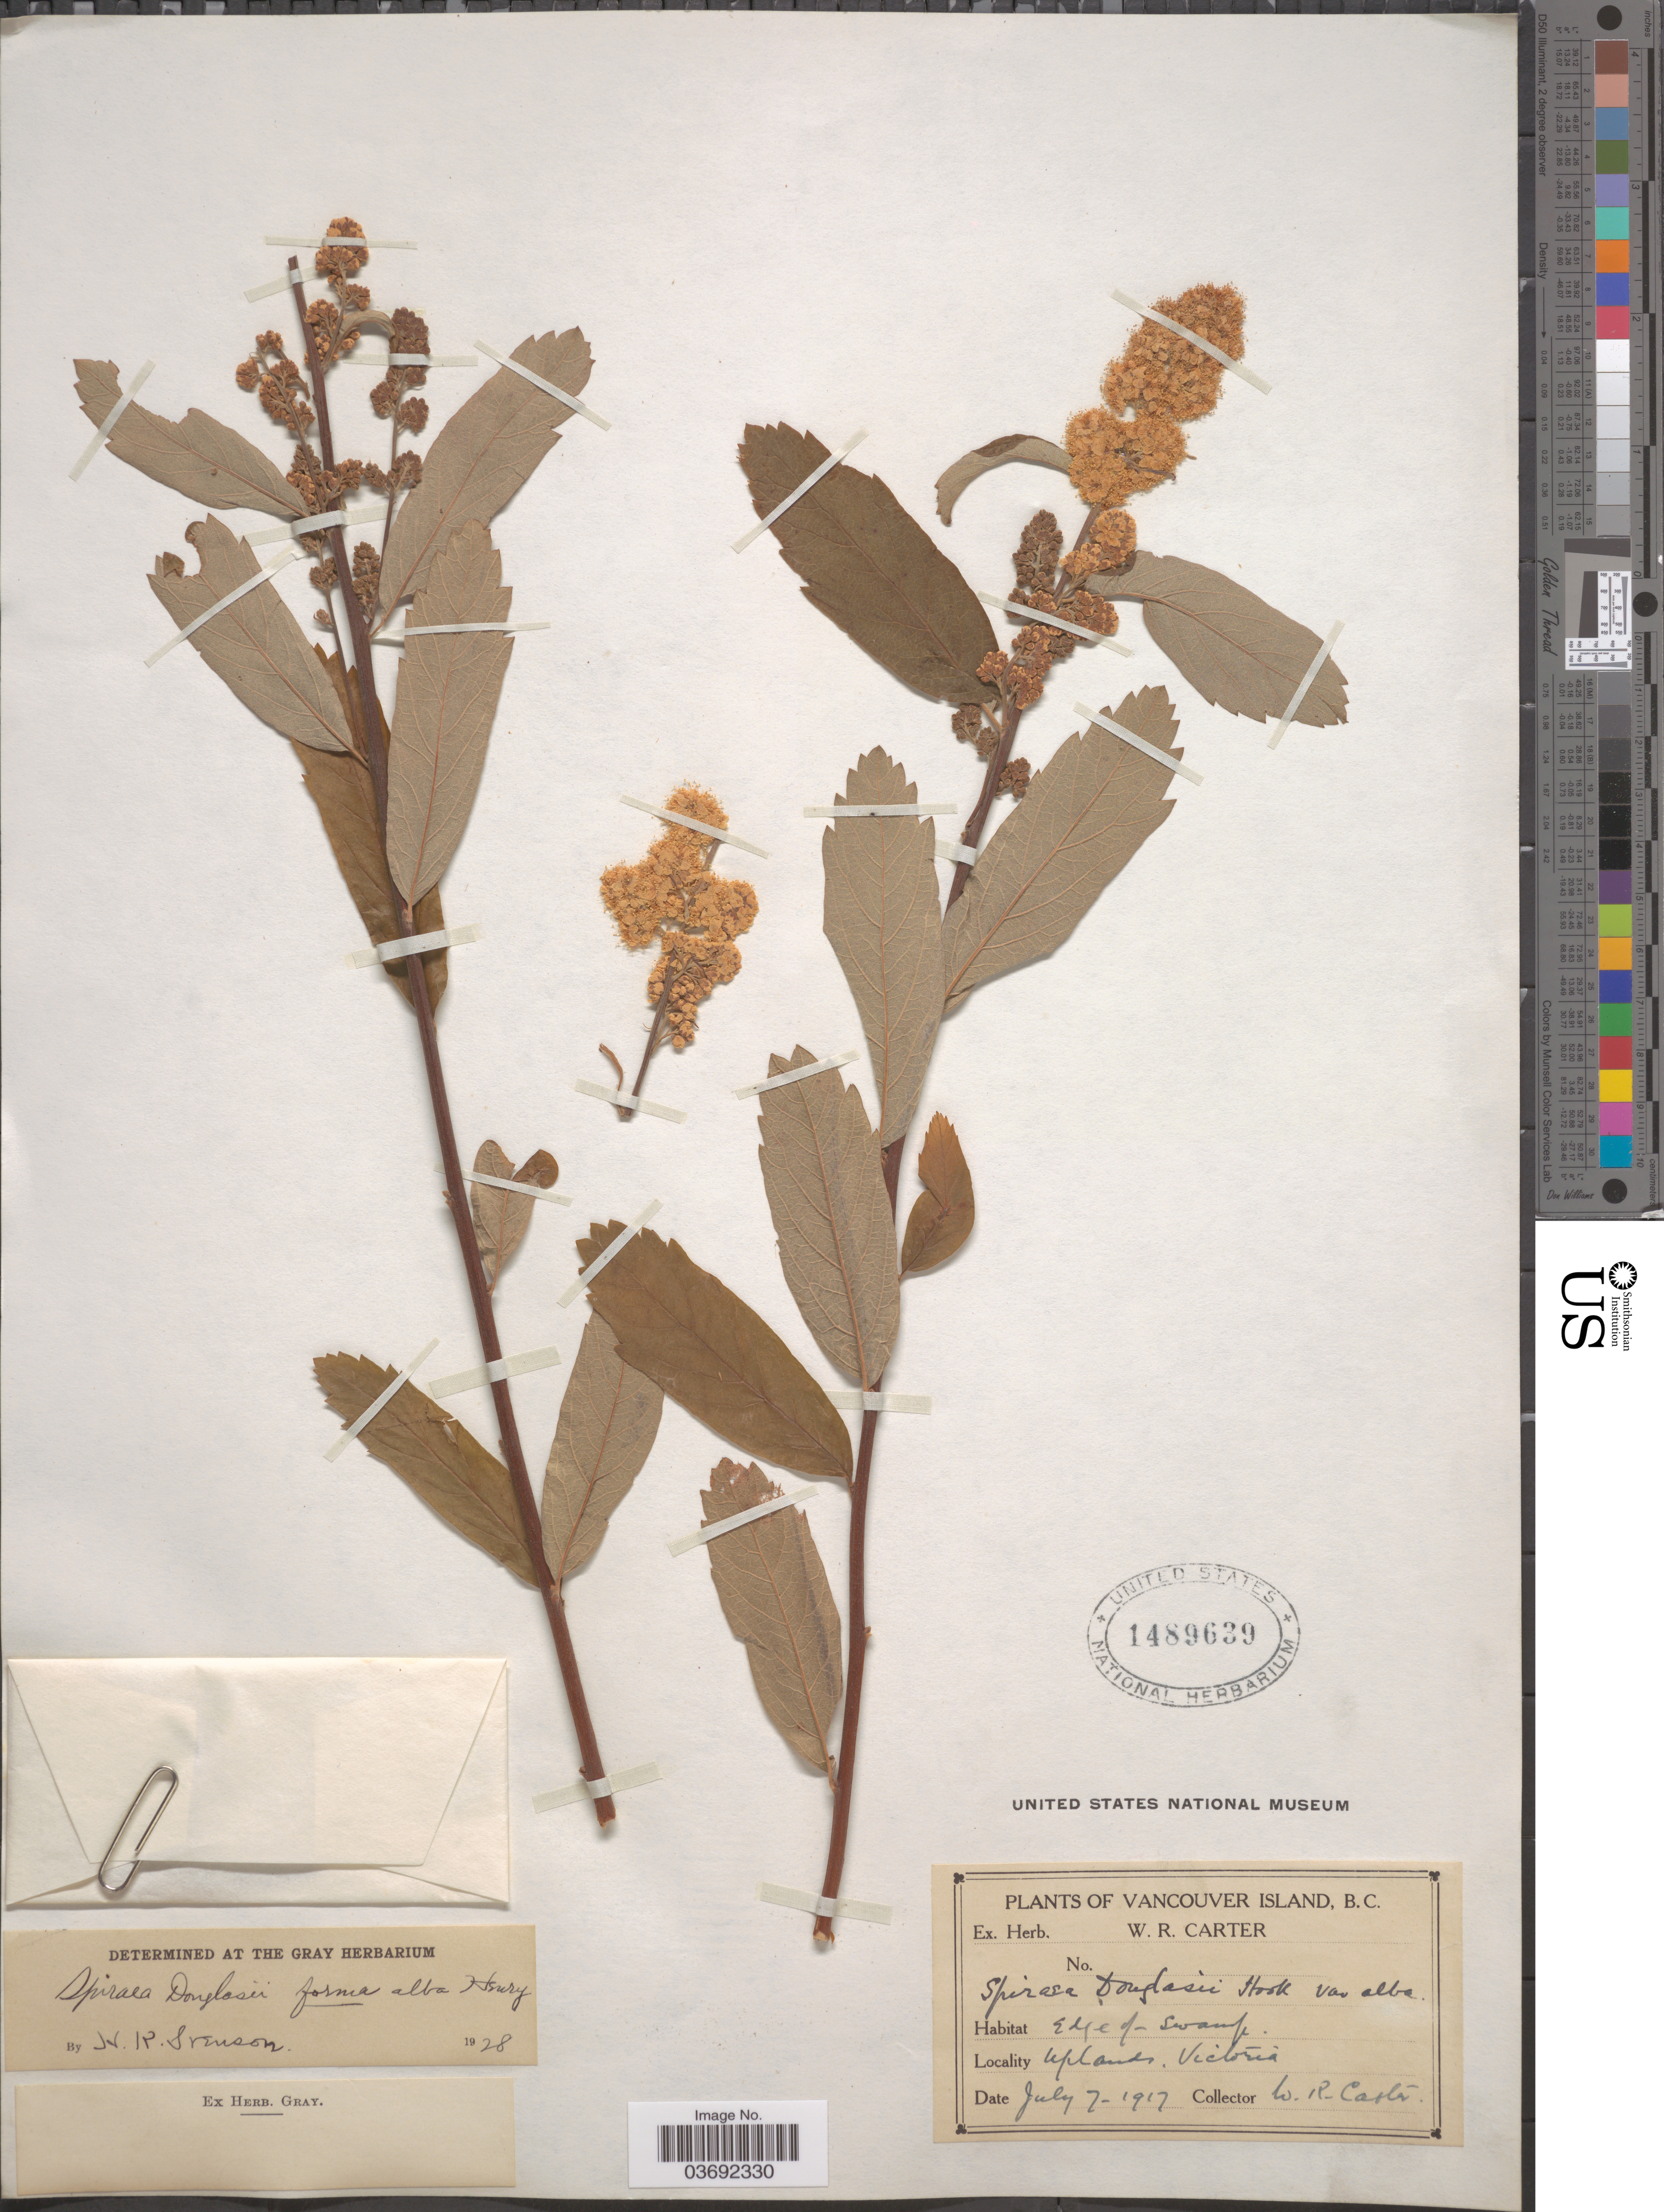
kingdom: Plantae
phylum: Tracheophyta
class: Magnoliopsida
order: Rosales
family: Rosaceae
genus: Spiraea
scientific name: Spiraea douglasii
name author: Hook.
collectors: W. R. Carter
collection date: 1917-07-07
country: Canada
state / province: British Columbia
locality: Vancouver Island. Uplands, Victoria.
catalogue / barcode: US 1489639